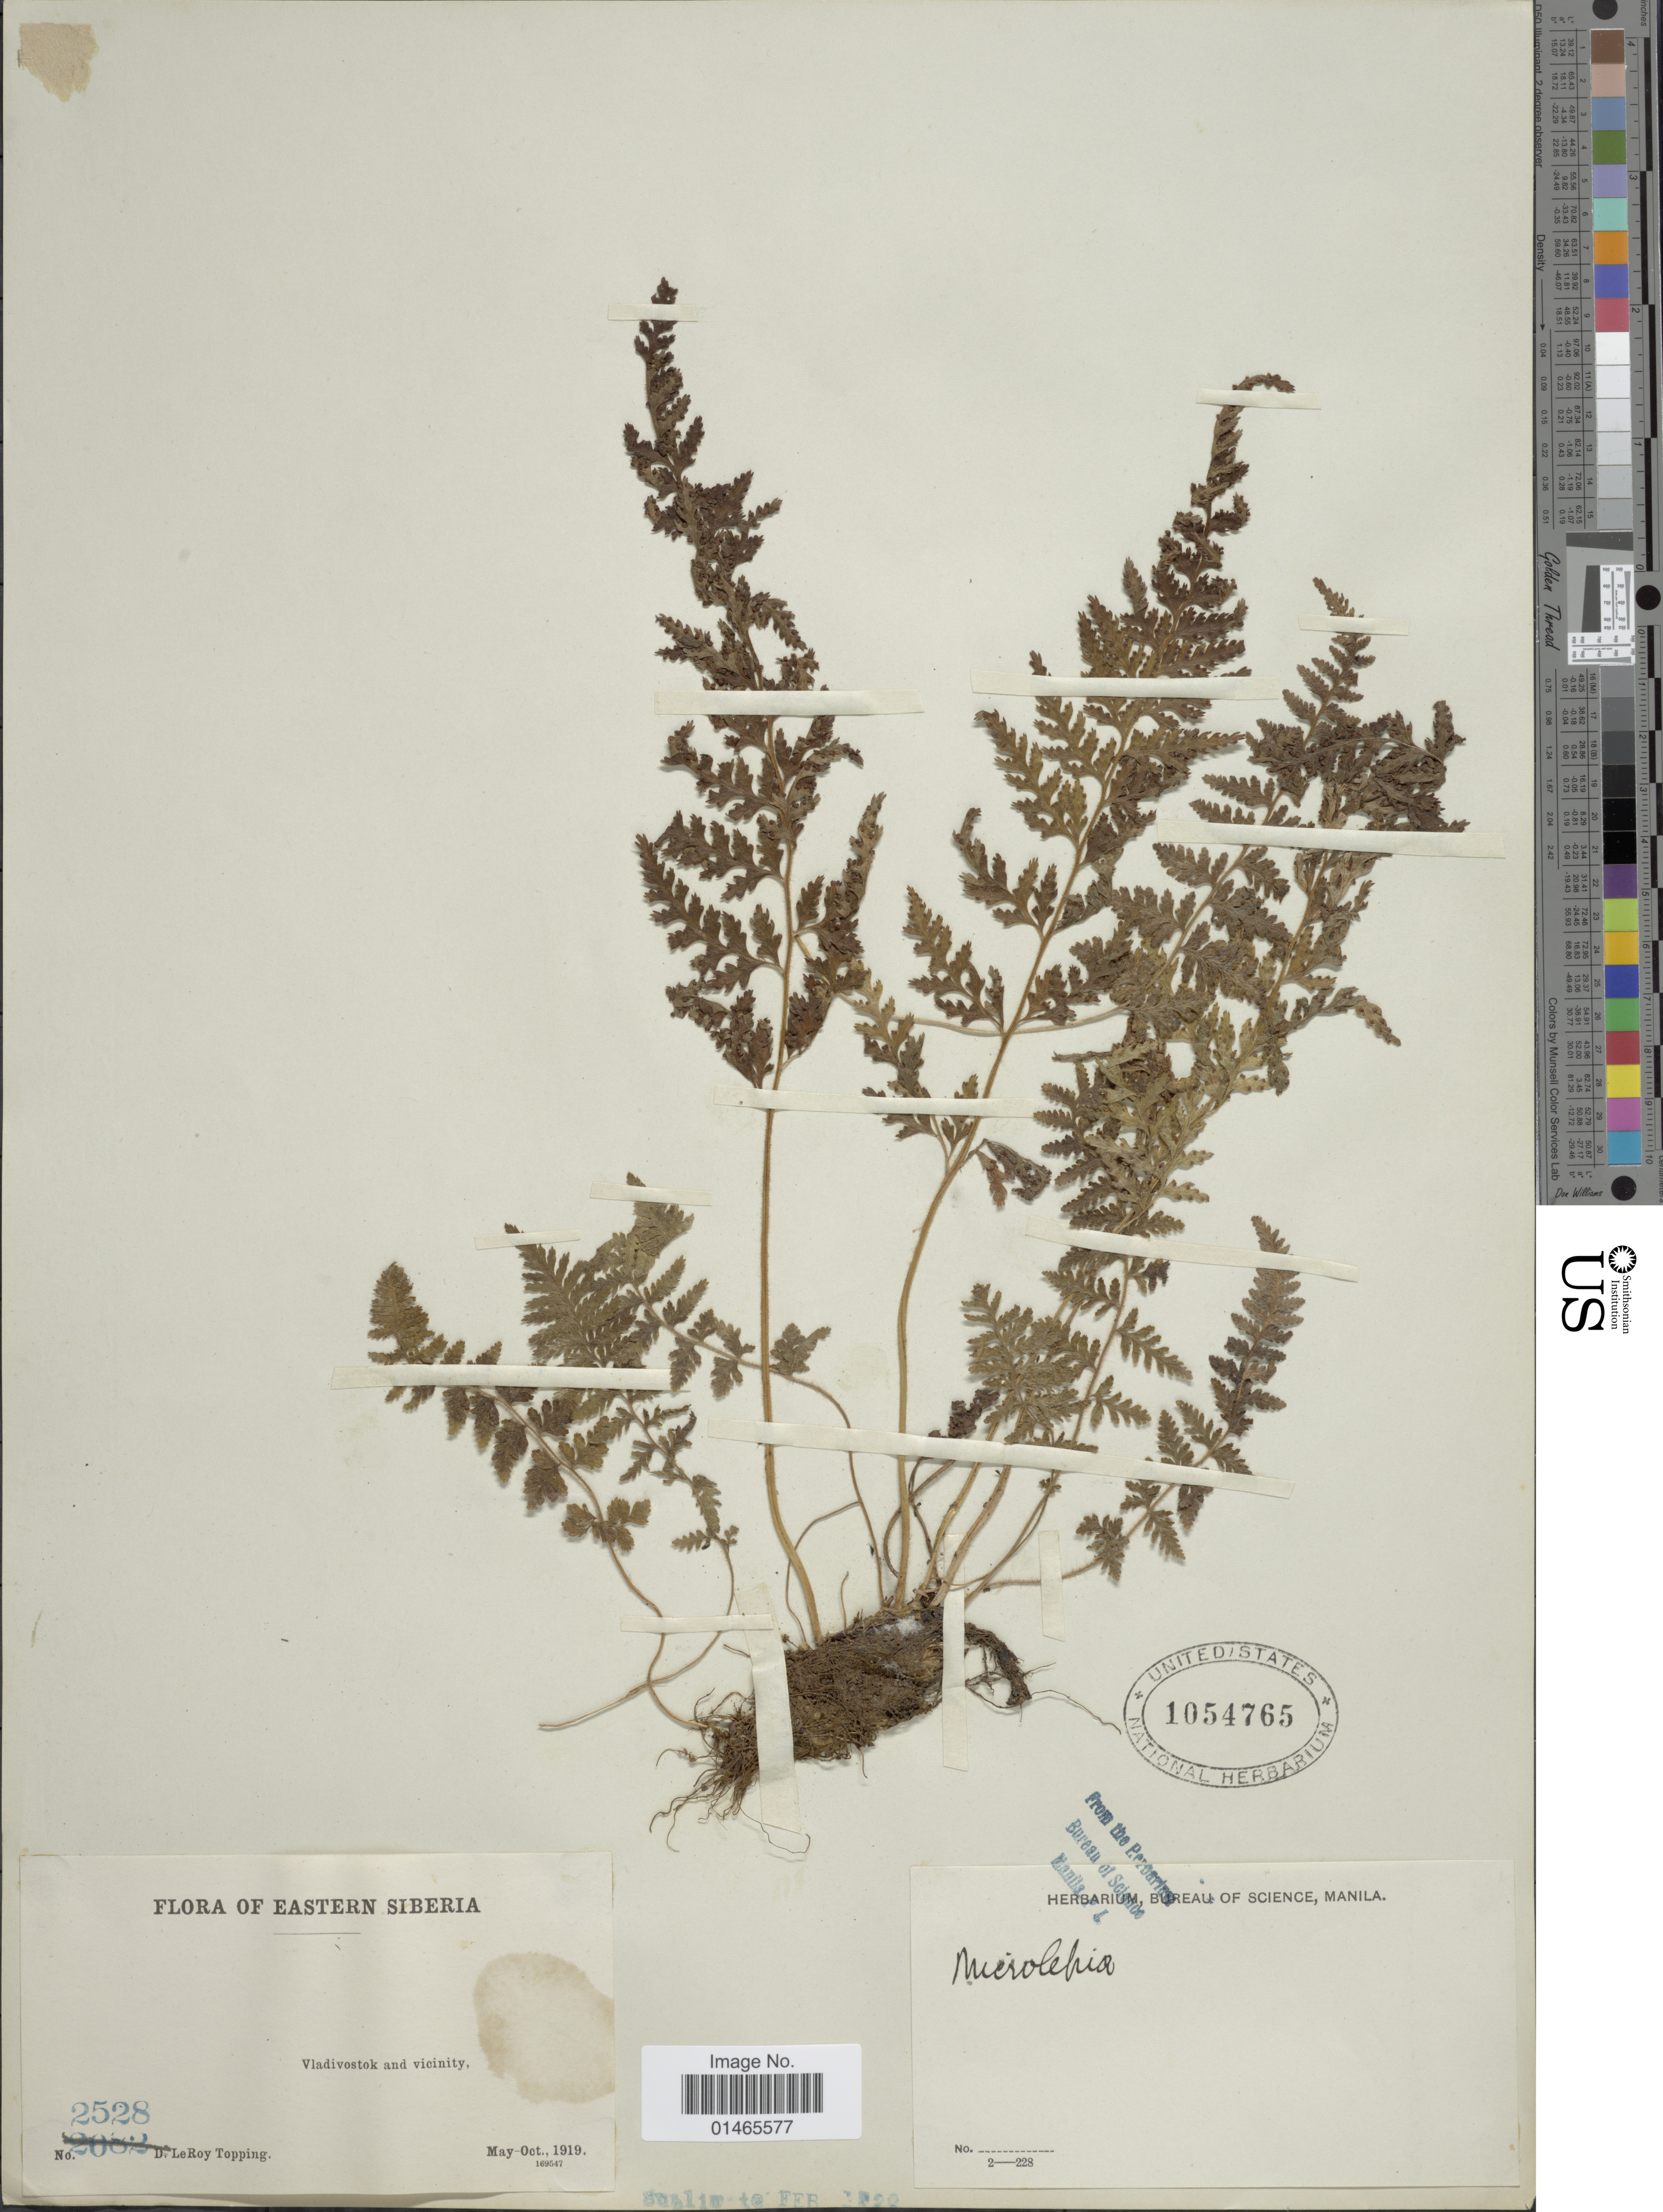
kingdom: Plantae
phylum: Tracheophyta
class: Polypodiopsida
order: Polypodiales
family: Dennstaedtiaceae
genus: Microlepia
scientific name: Microlepia pilosella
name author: (Hook.) T. Moore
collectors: D. L. Topping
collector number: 2528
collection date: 1919-05/1919-10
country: Russian Federation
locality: Eastern Siberia, Vladivostok and vicinity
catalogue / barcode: US 1054765